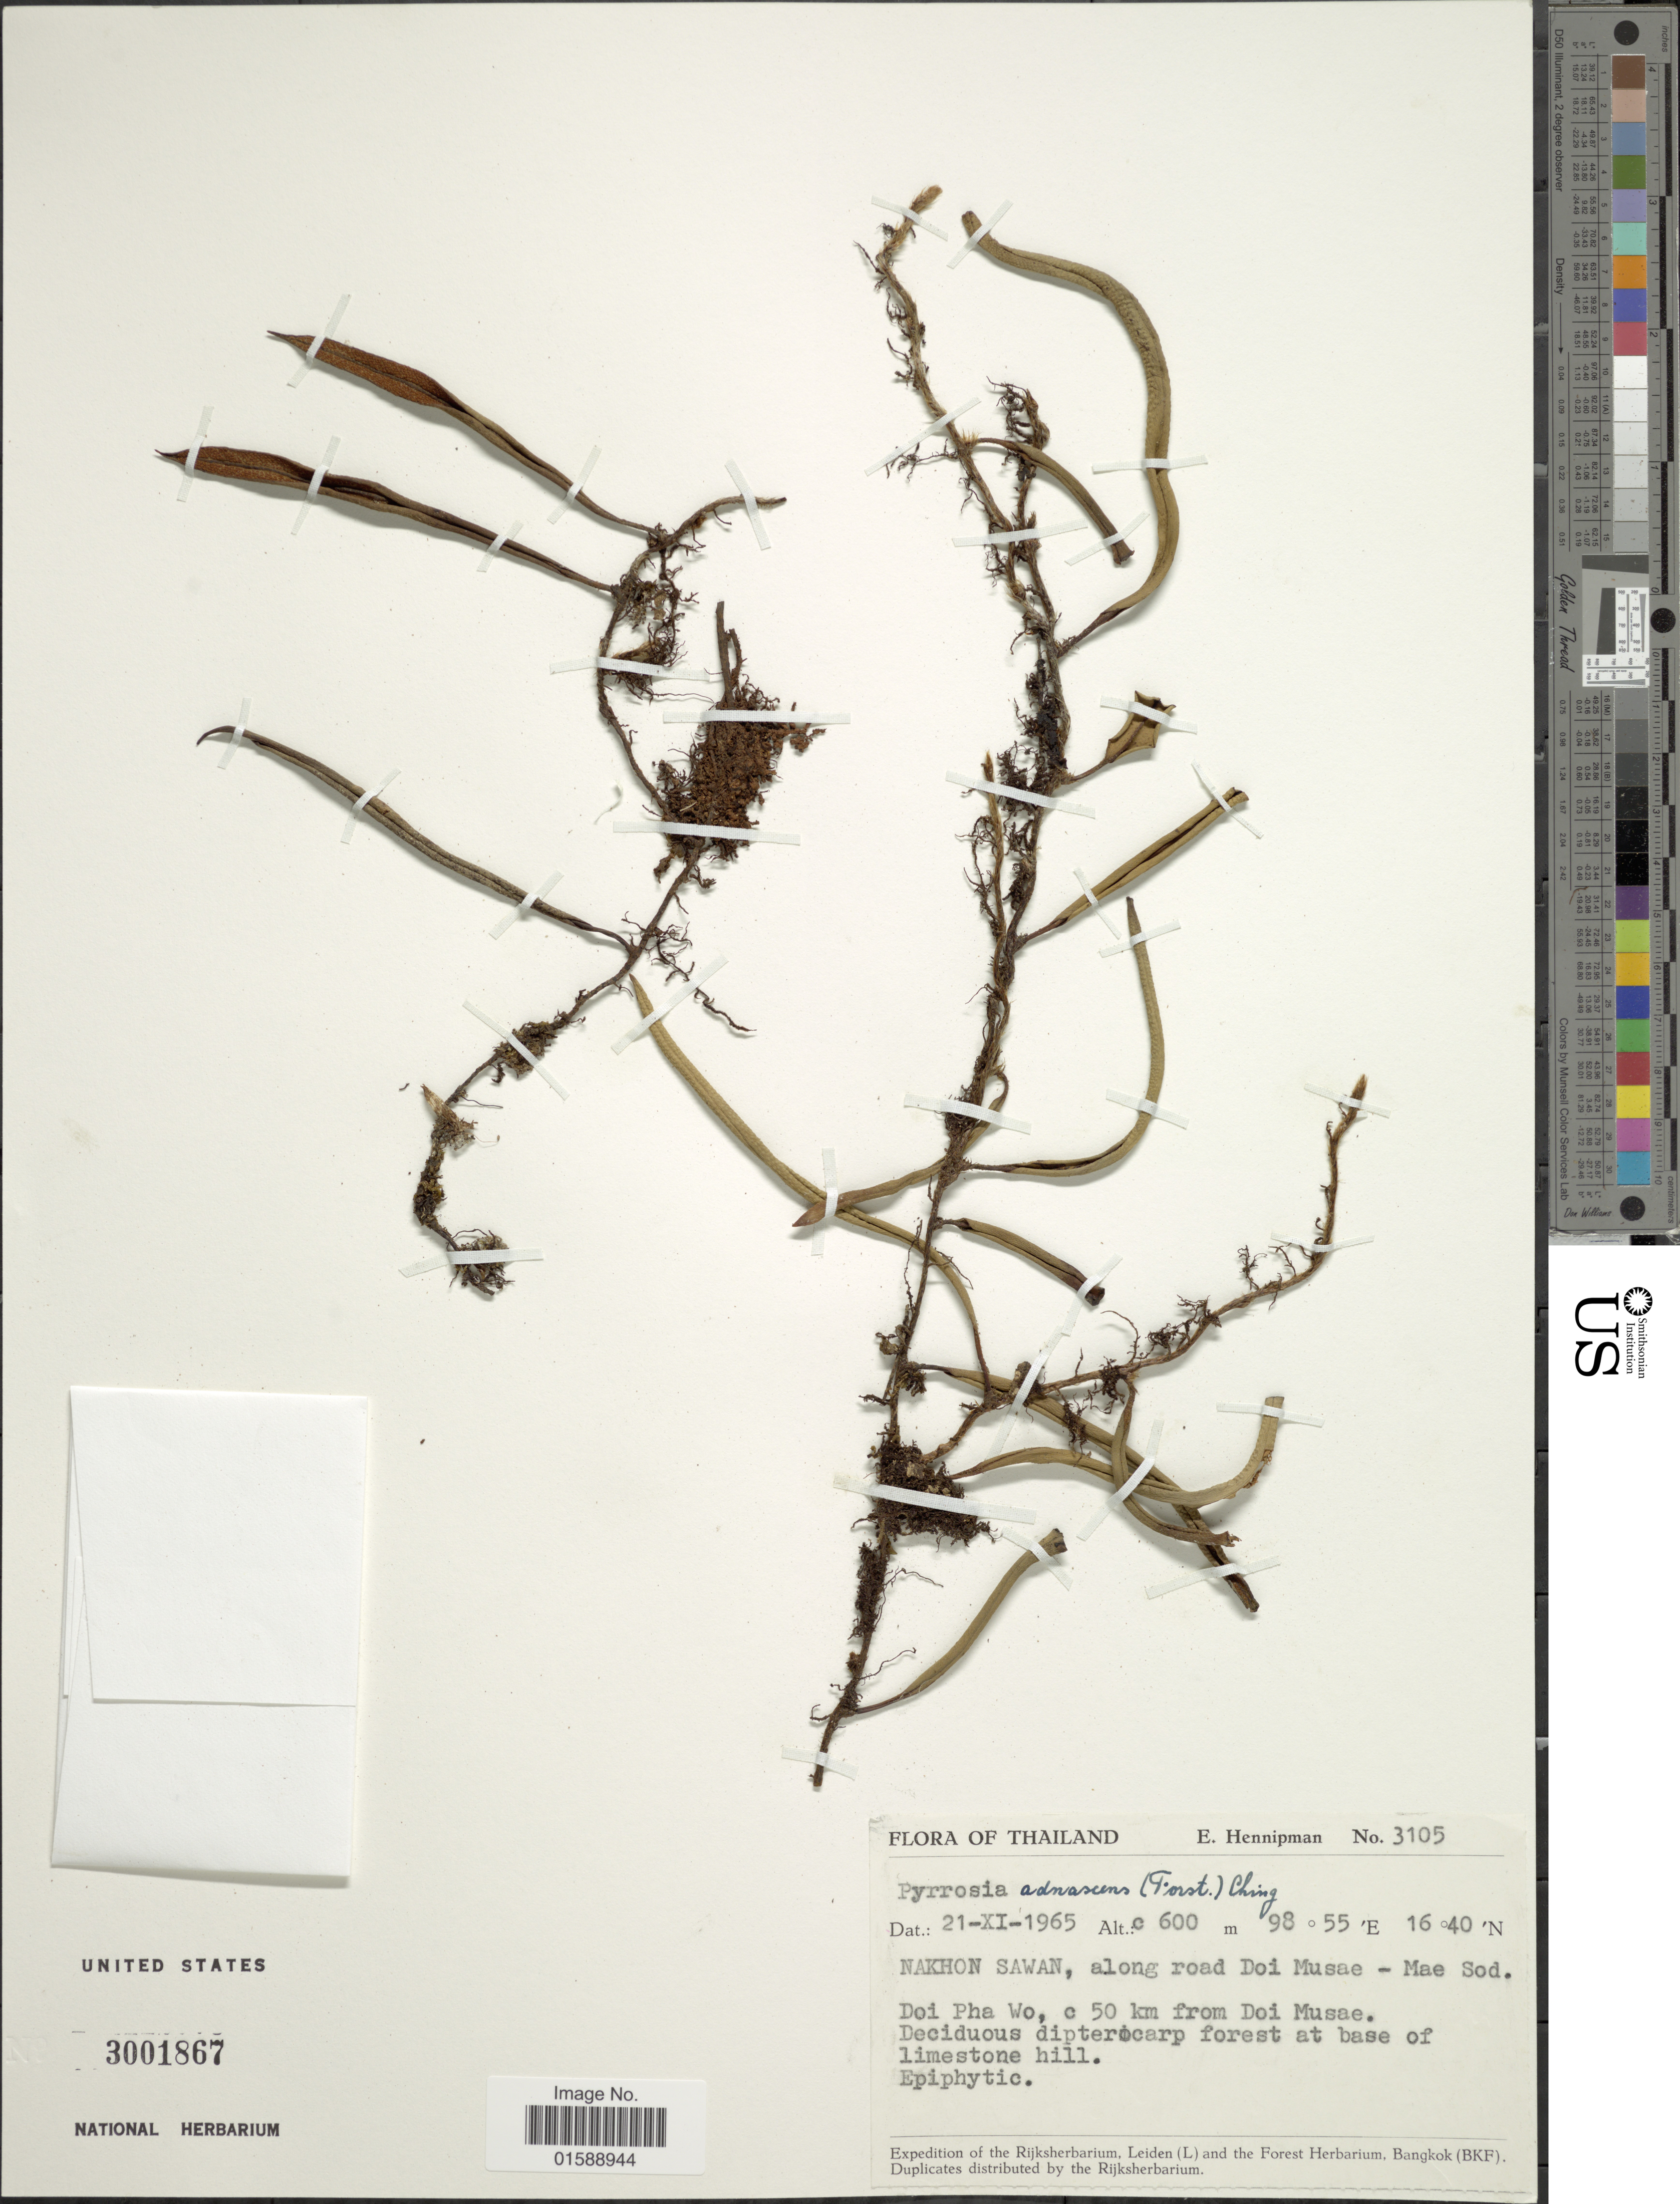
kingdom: Plantae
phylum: Tracheophyta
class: Polypodiopsida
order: Polypodiales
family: Polypodiaceae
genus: Pyrrosia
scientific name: Pyrrosia lanceolata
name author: (L.) Farw.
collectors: E. Hennipman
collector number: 3105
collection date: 1965-11-21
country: Thailand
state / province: Nakhon Sawan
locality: Along road Doi Musae - Mae Sod. Doi Pha Wo, c 50 km from Doi Musae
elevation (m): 600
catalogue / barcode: US 3001867